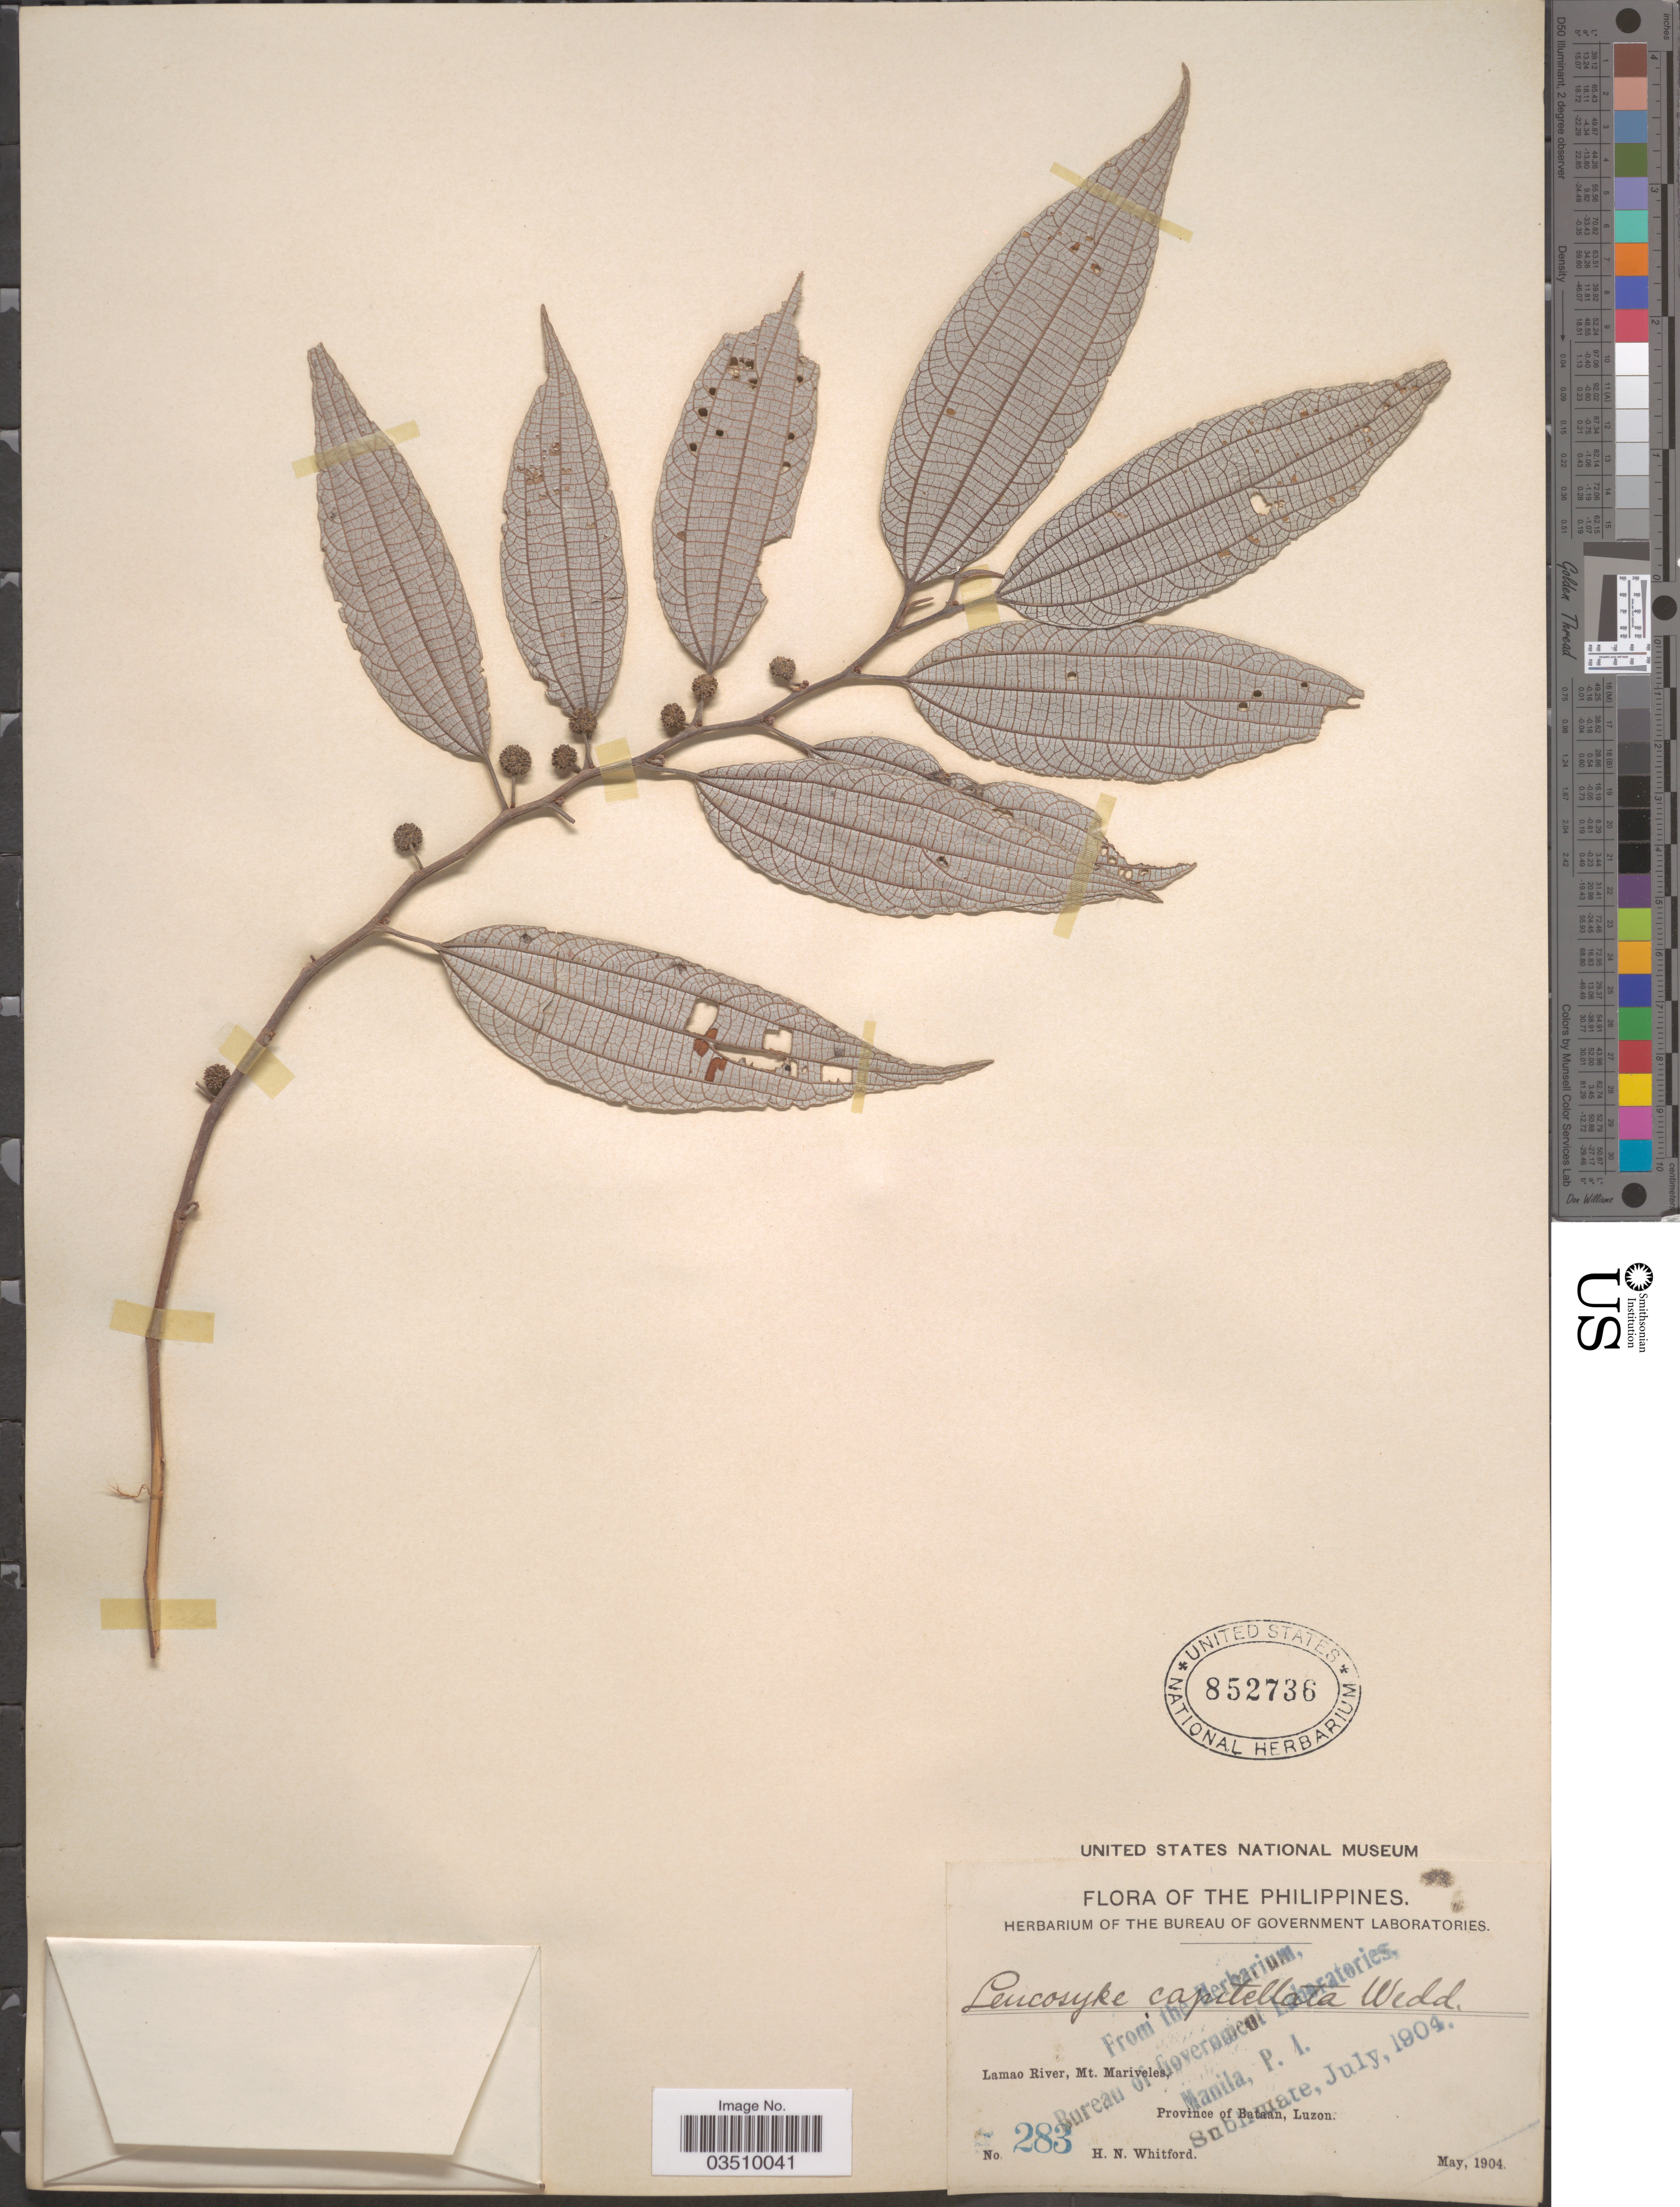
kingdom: Plantae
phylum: Tracheophyta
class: Magnoliopsida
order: Rosales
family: Urticaceae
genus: Leucosyke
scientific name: Leucosyke capitellata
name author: (Poir.) Wedd.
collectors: H. N. Whitford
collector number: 283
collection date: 1904-05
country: Philippines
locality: Lamao River, Mt. Mariveles, Province of Bataan, Luzon.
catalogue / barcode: US 852736